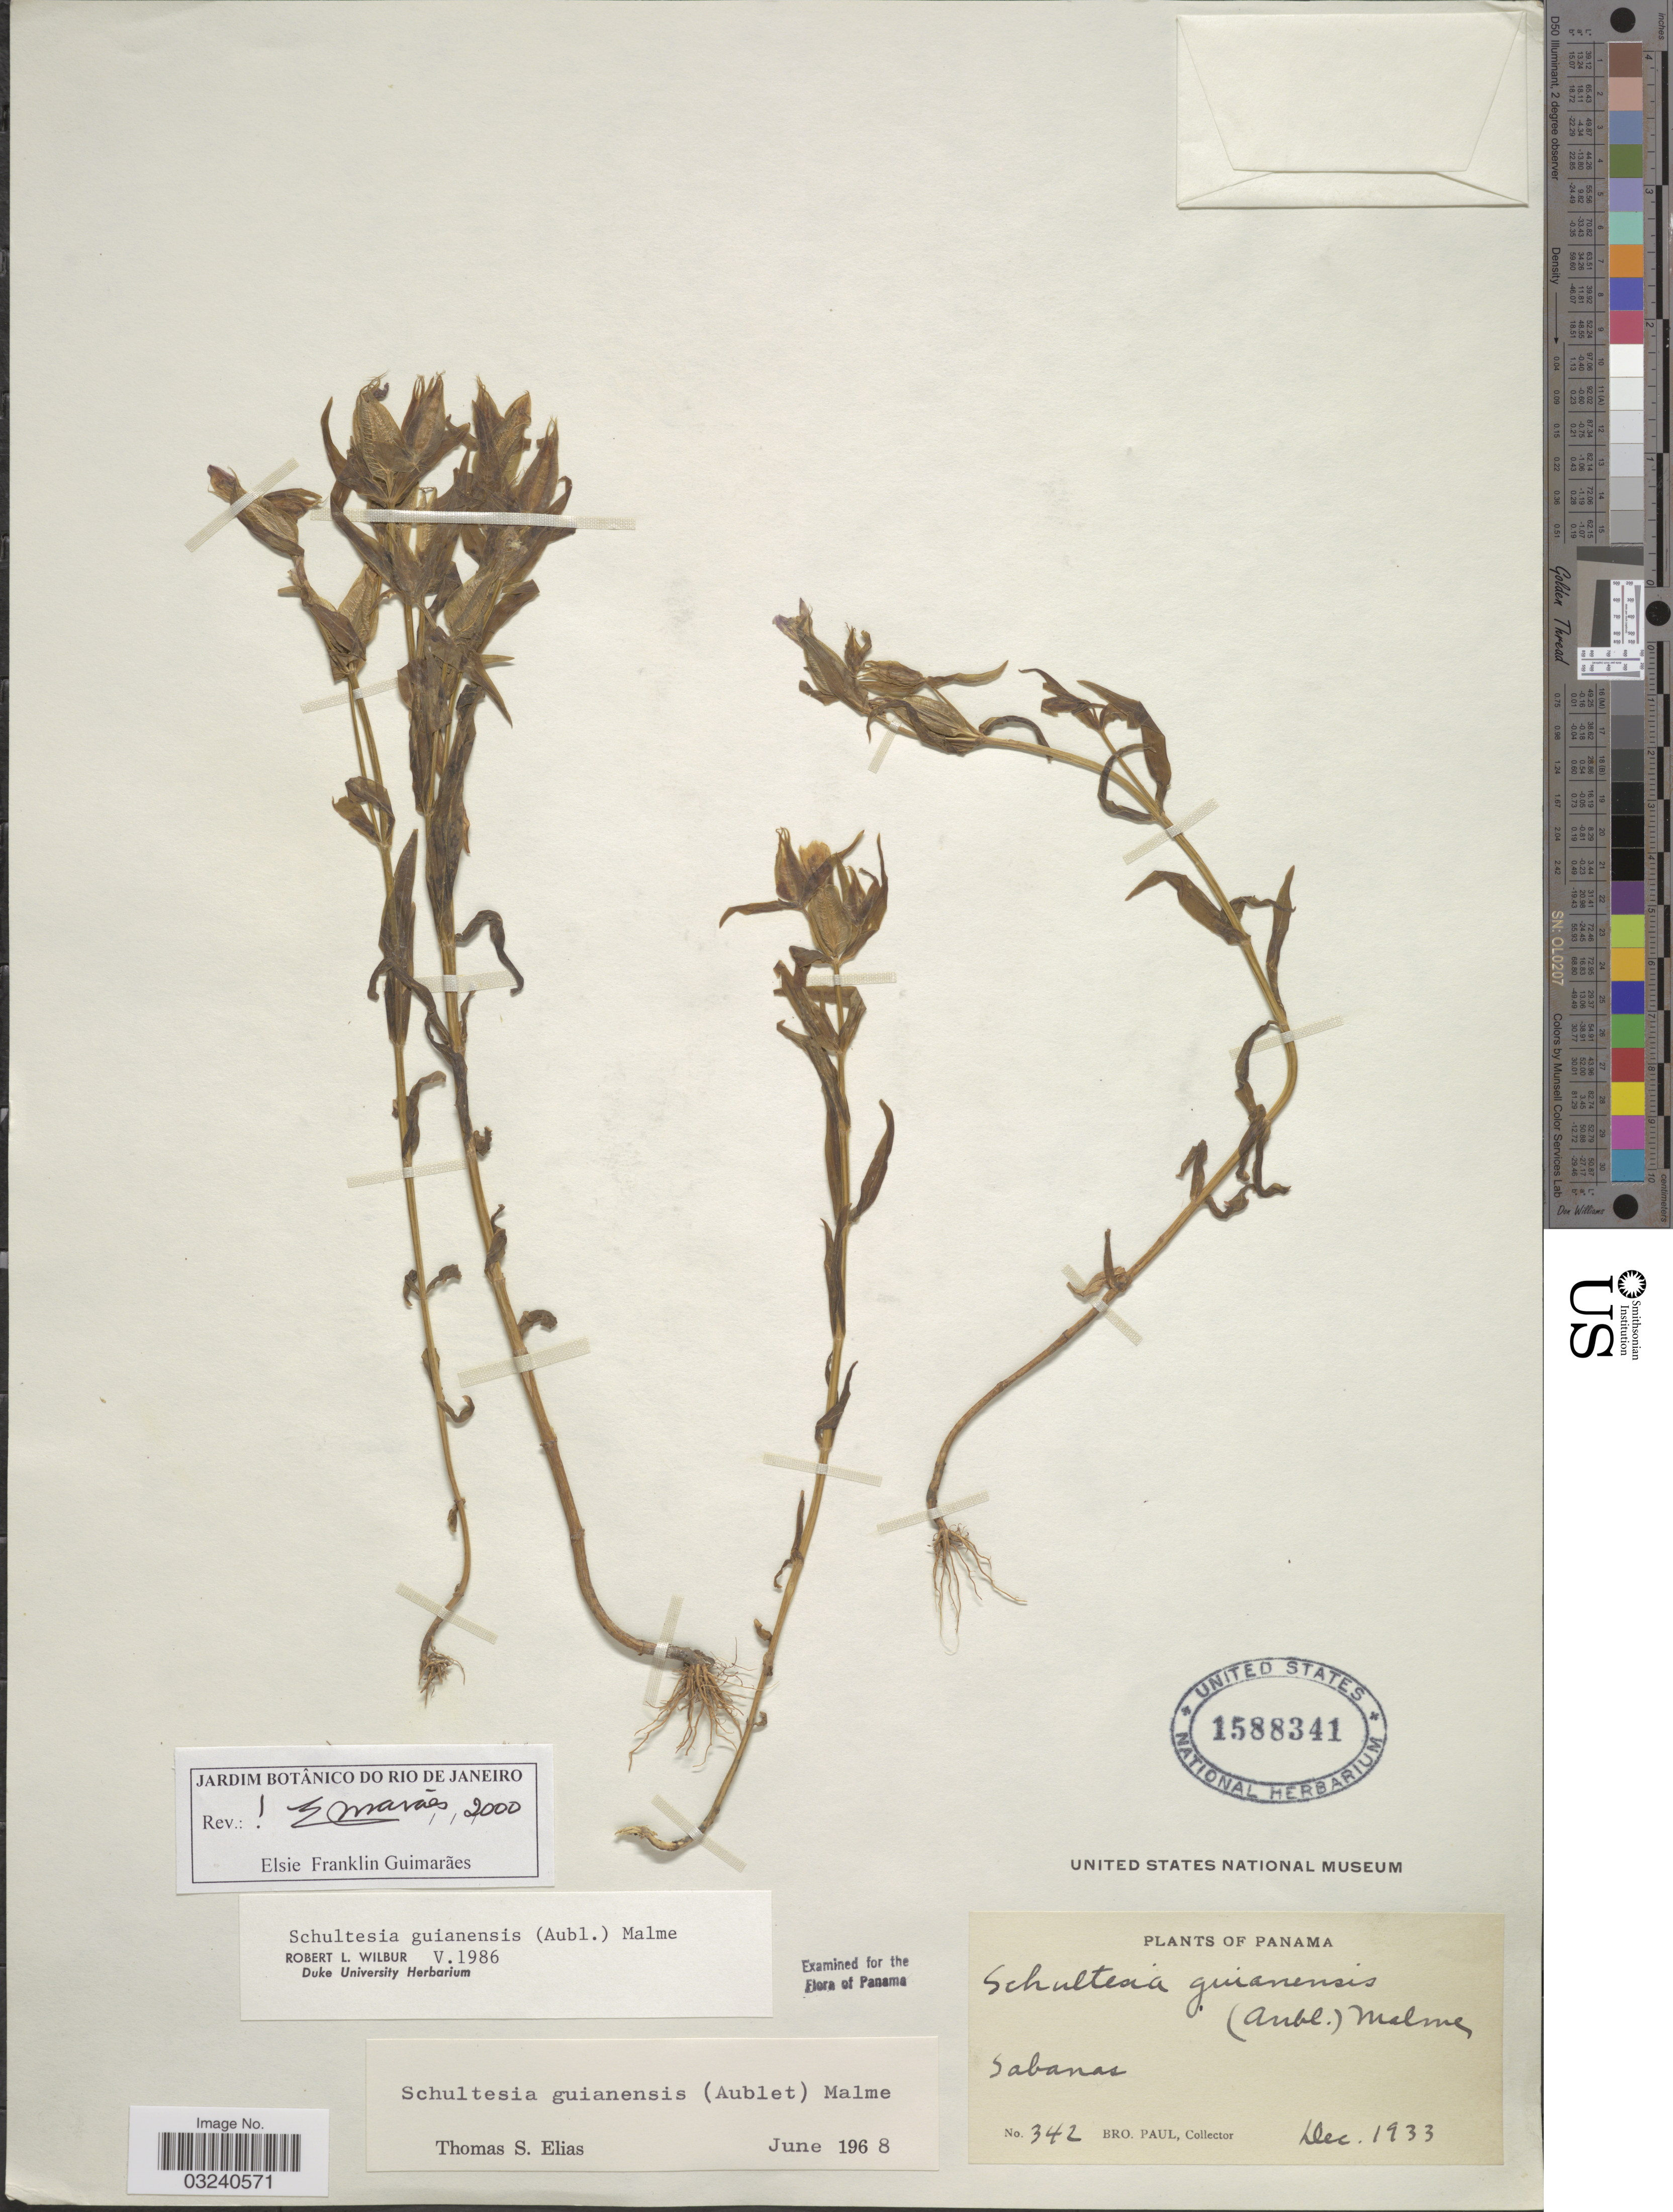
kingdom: Plantae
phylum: Tracheophyta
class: Magnoliopsida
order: Gentianales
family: Gentianaceae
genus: Schultesia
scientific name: Schultesia guianensis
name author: (Aubl.) Malme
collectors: B. Paul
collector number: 342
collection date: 1933-12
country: Panama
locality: Sabanas.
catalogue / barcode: US 1588341